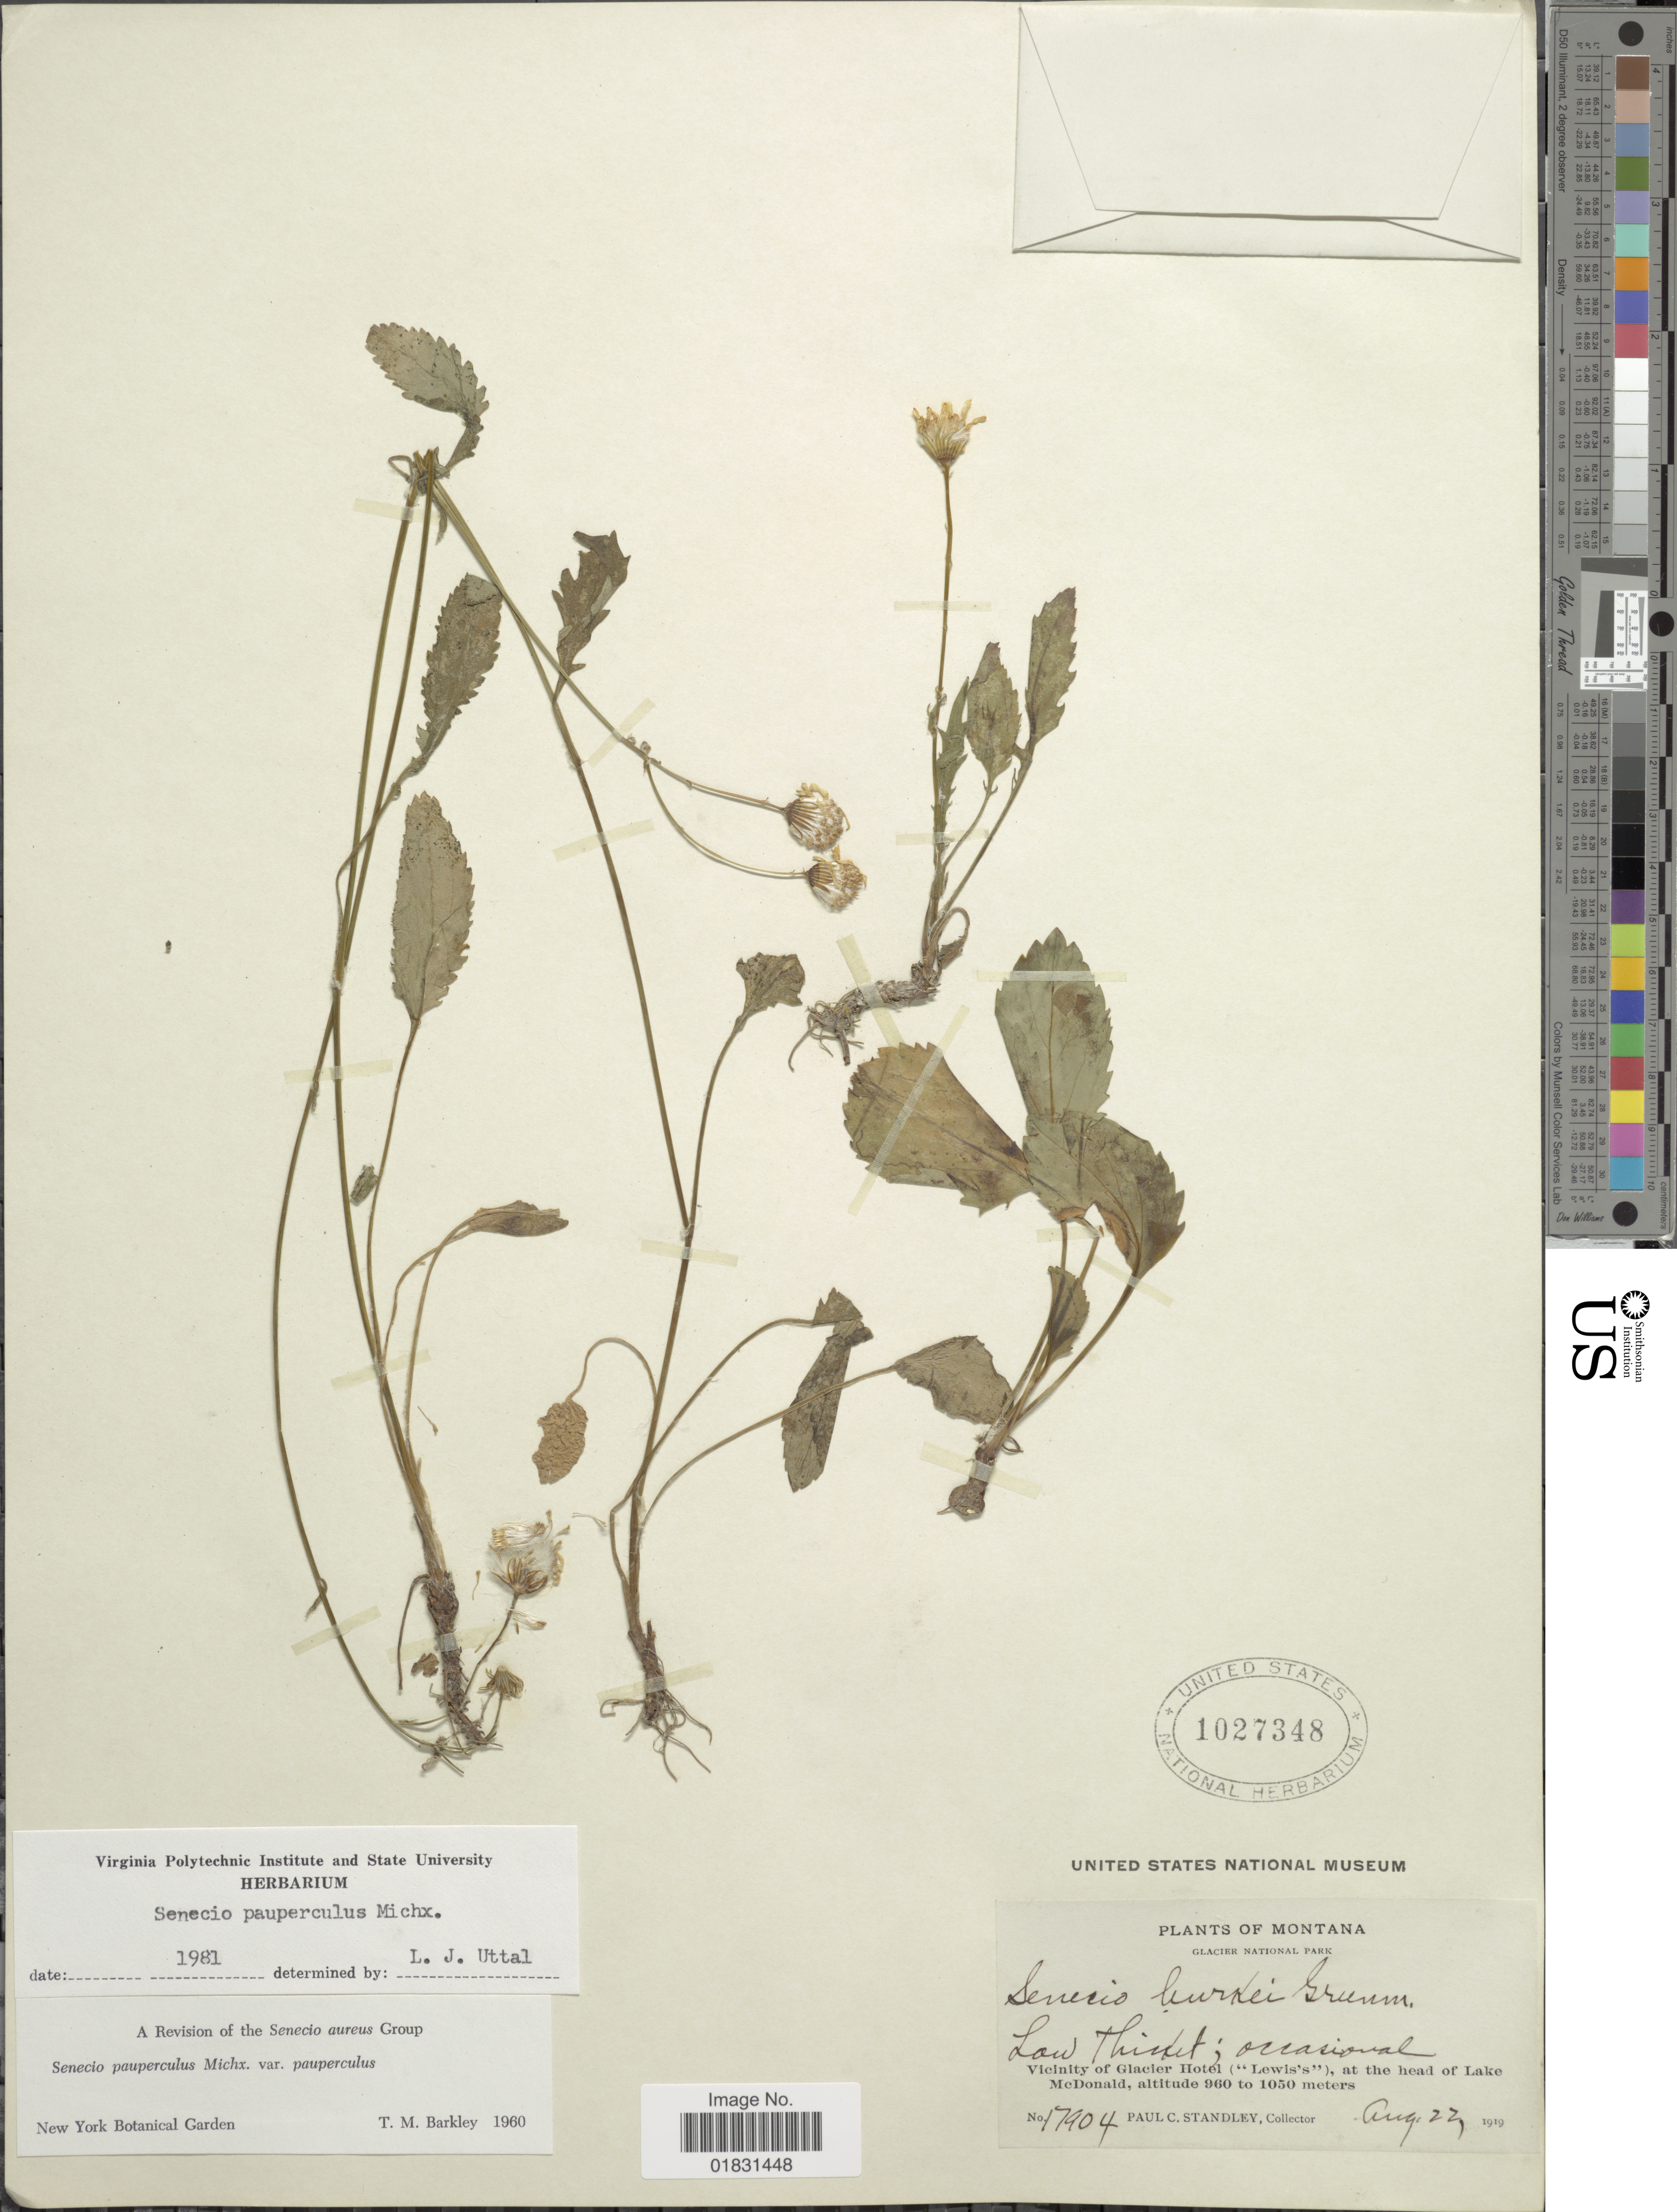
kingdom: Plantae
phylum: Tracheophyta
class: Magnoliopsida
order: Asterales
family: Asteraceae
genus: Packera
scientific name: Packera paupercula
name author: (Michx.) Á. Löve & D. Löve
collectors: P. C. Standley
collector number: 17904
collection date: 1919-08-22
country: United States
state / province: Montana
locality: Glacier National Park, Low thicket; occasional, Vicinity of Glacier Hotel ('Lewis's'), at the head of Lake McDonald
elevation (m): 960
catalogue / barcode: US 1027348